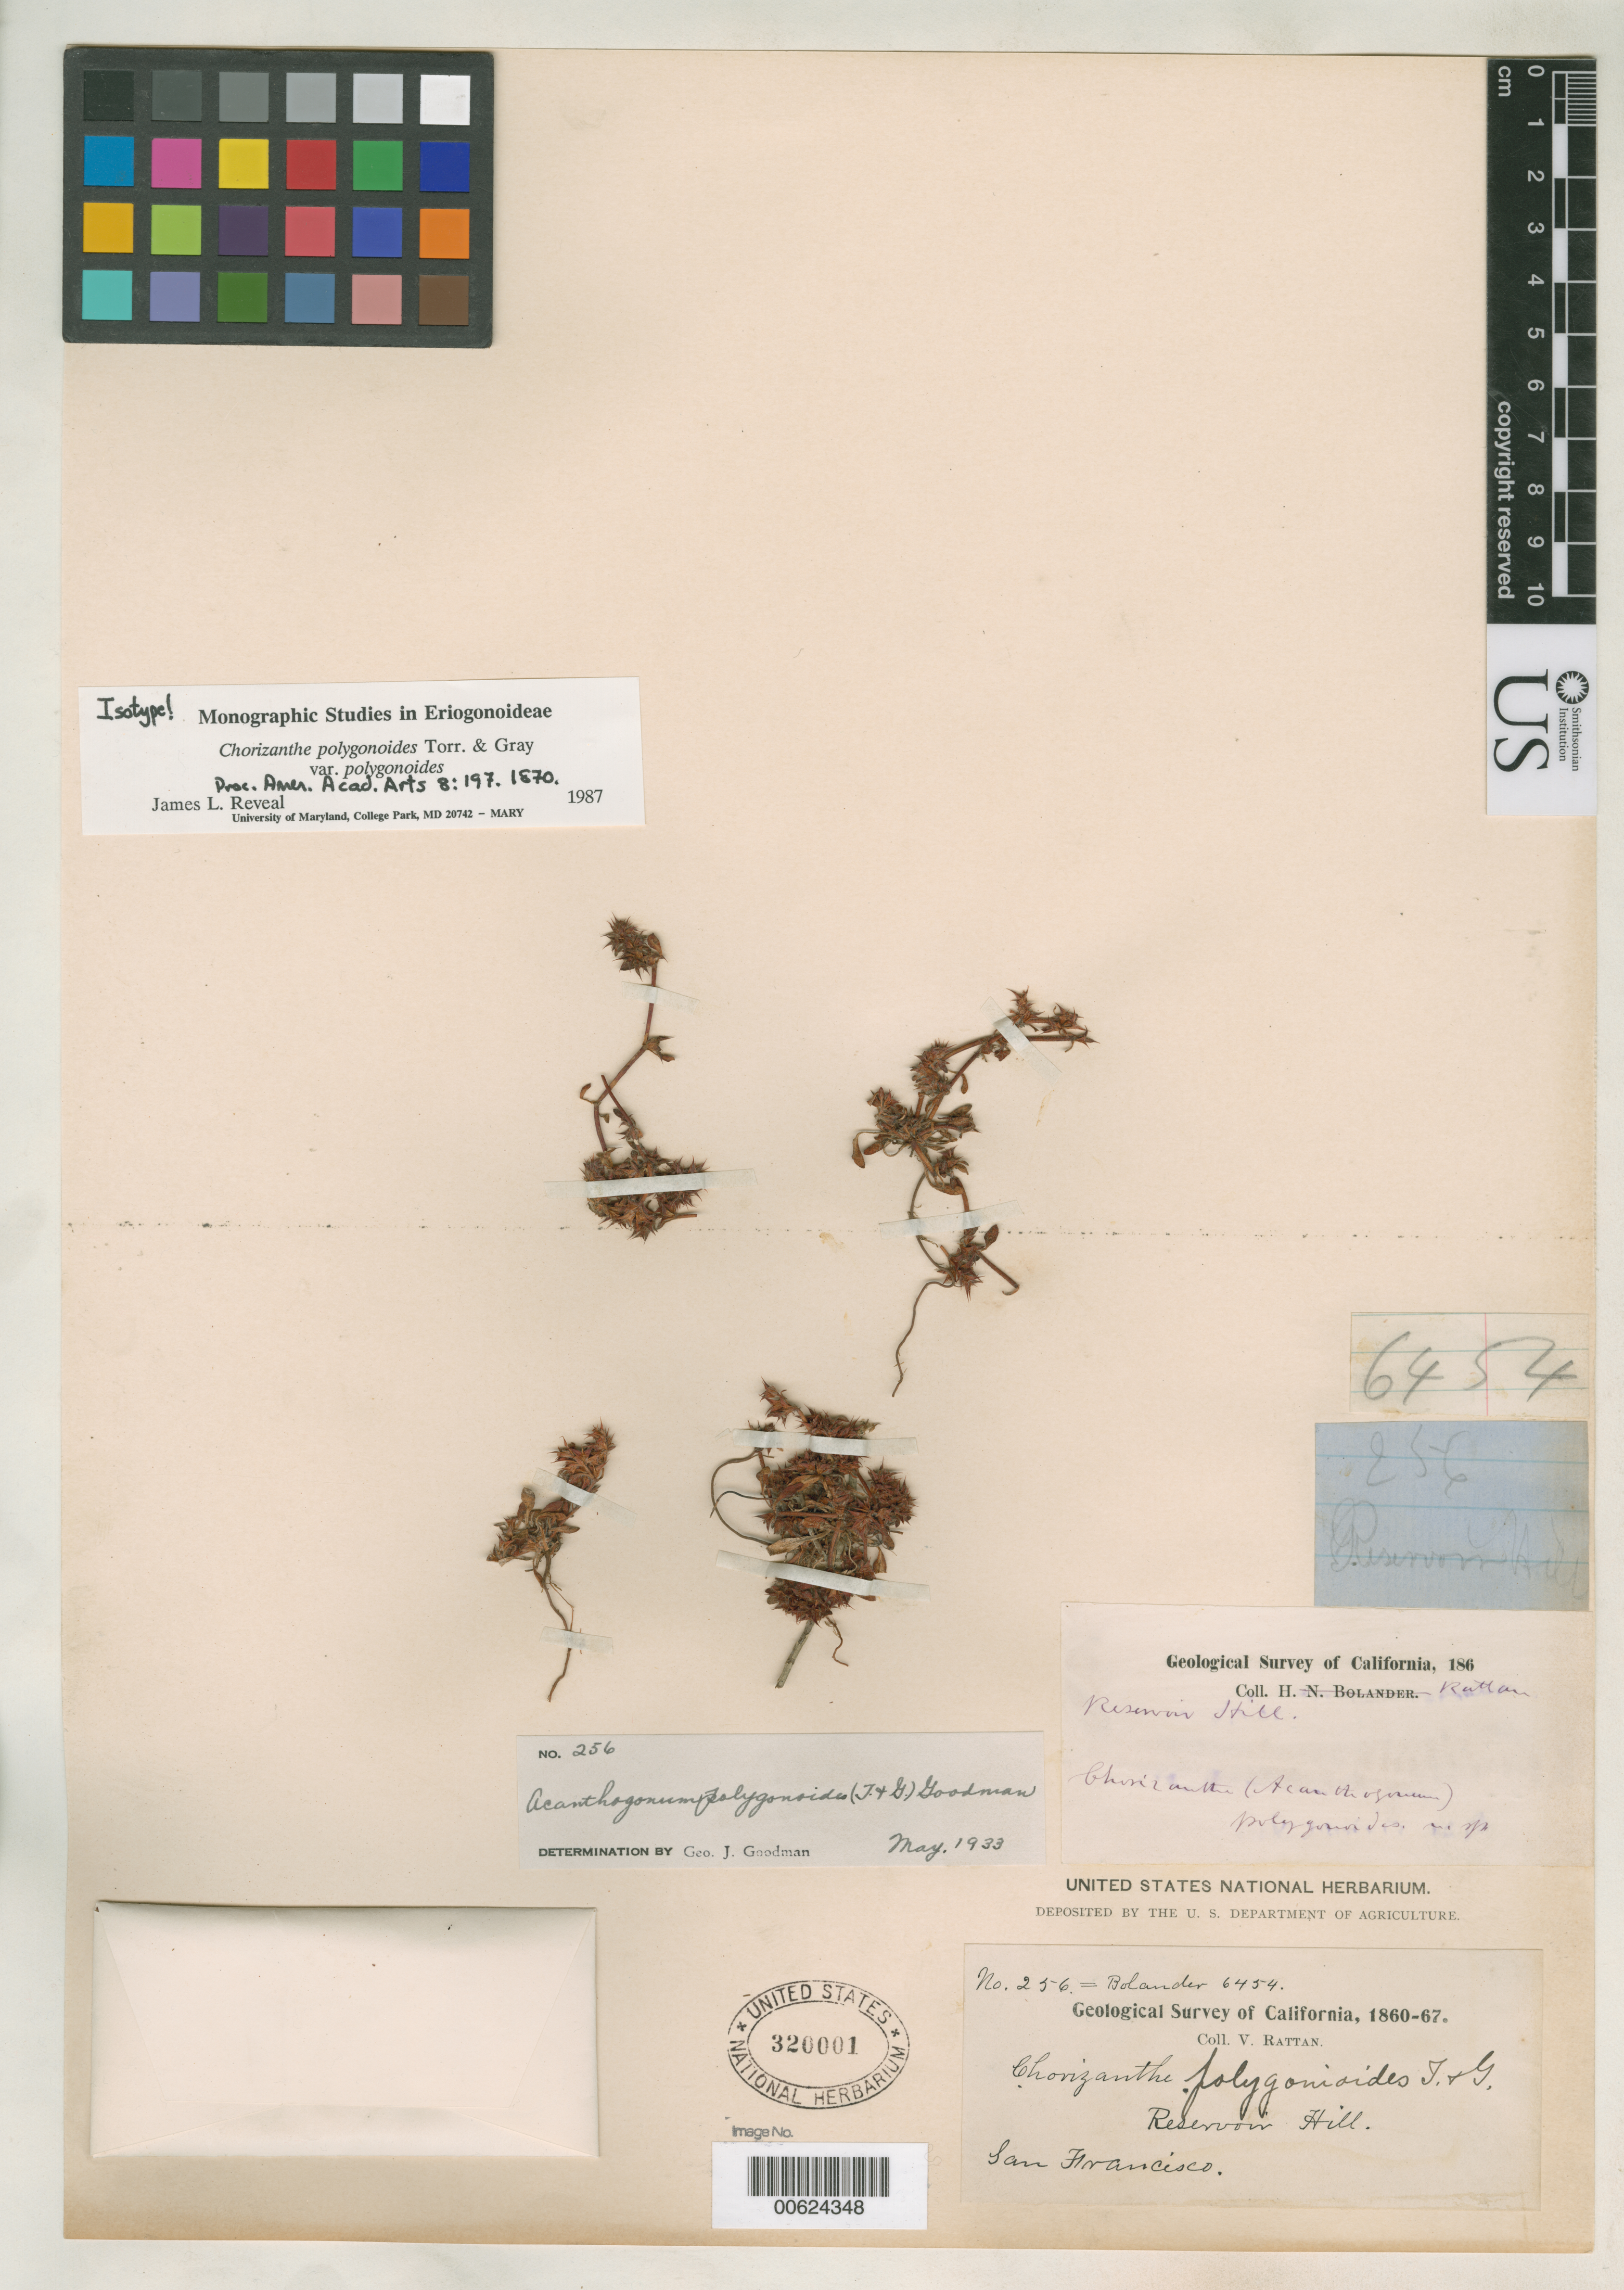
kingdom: Plantae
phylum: Tracheophyta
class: Magnoliopsida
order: Caryophyllales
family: Polygonaceae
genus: Chorizanthe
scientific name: Chorizanthe polygonoides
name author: Torr. & A. Gray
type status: Isotype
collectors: V. Rattan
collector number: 256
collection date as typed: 1860 to -- --- 1867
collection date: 1860/1867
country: United States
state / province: California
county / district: San Francisco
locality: San Francisco, Reservoir Hill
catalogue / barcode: US 320001